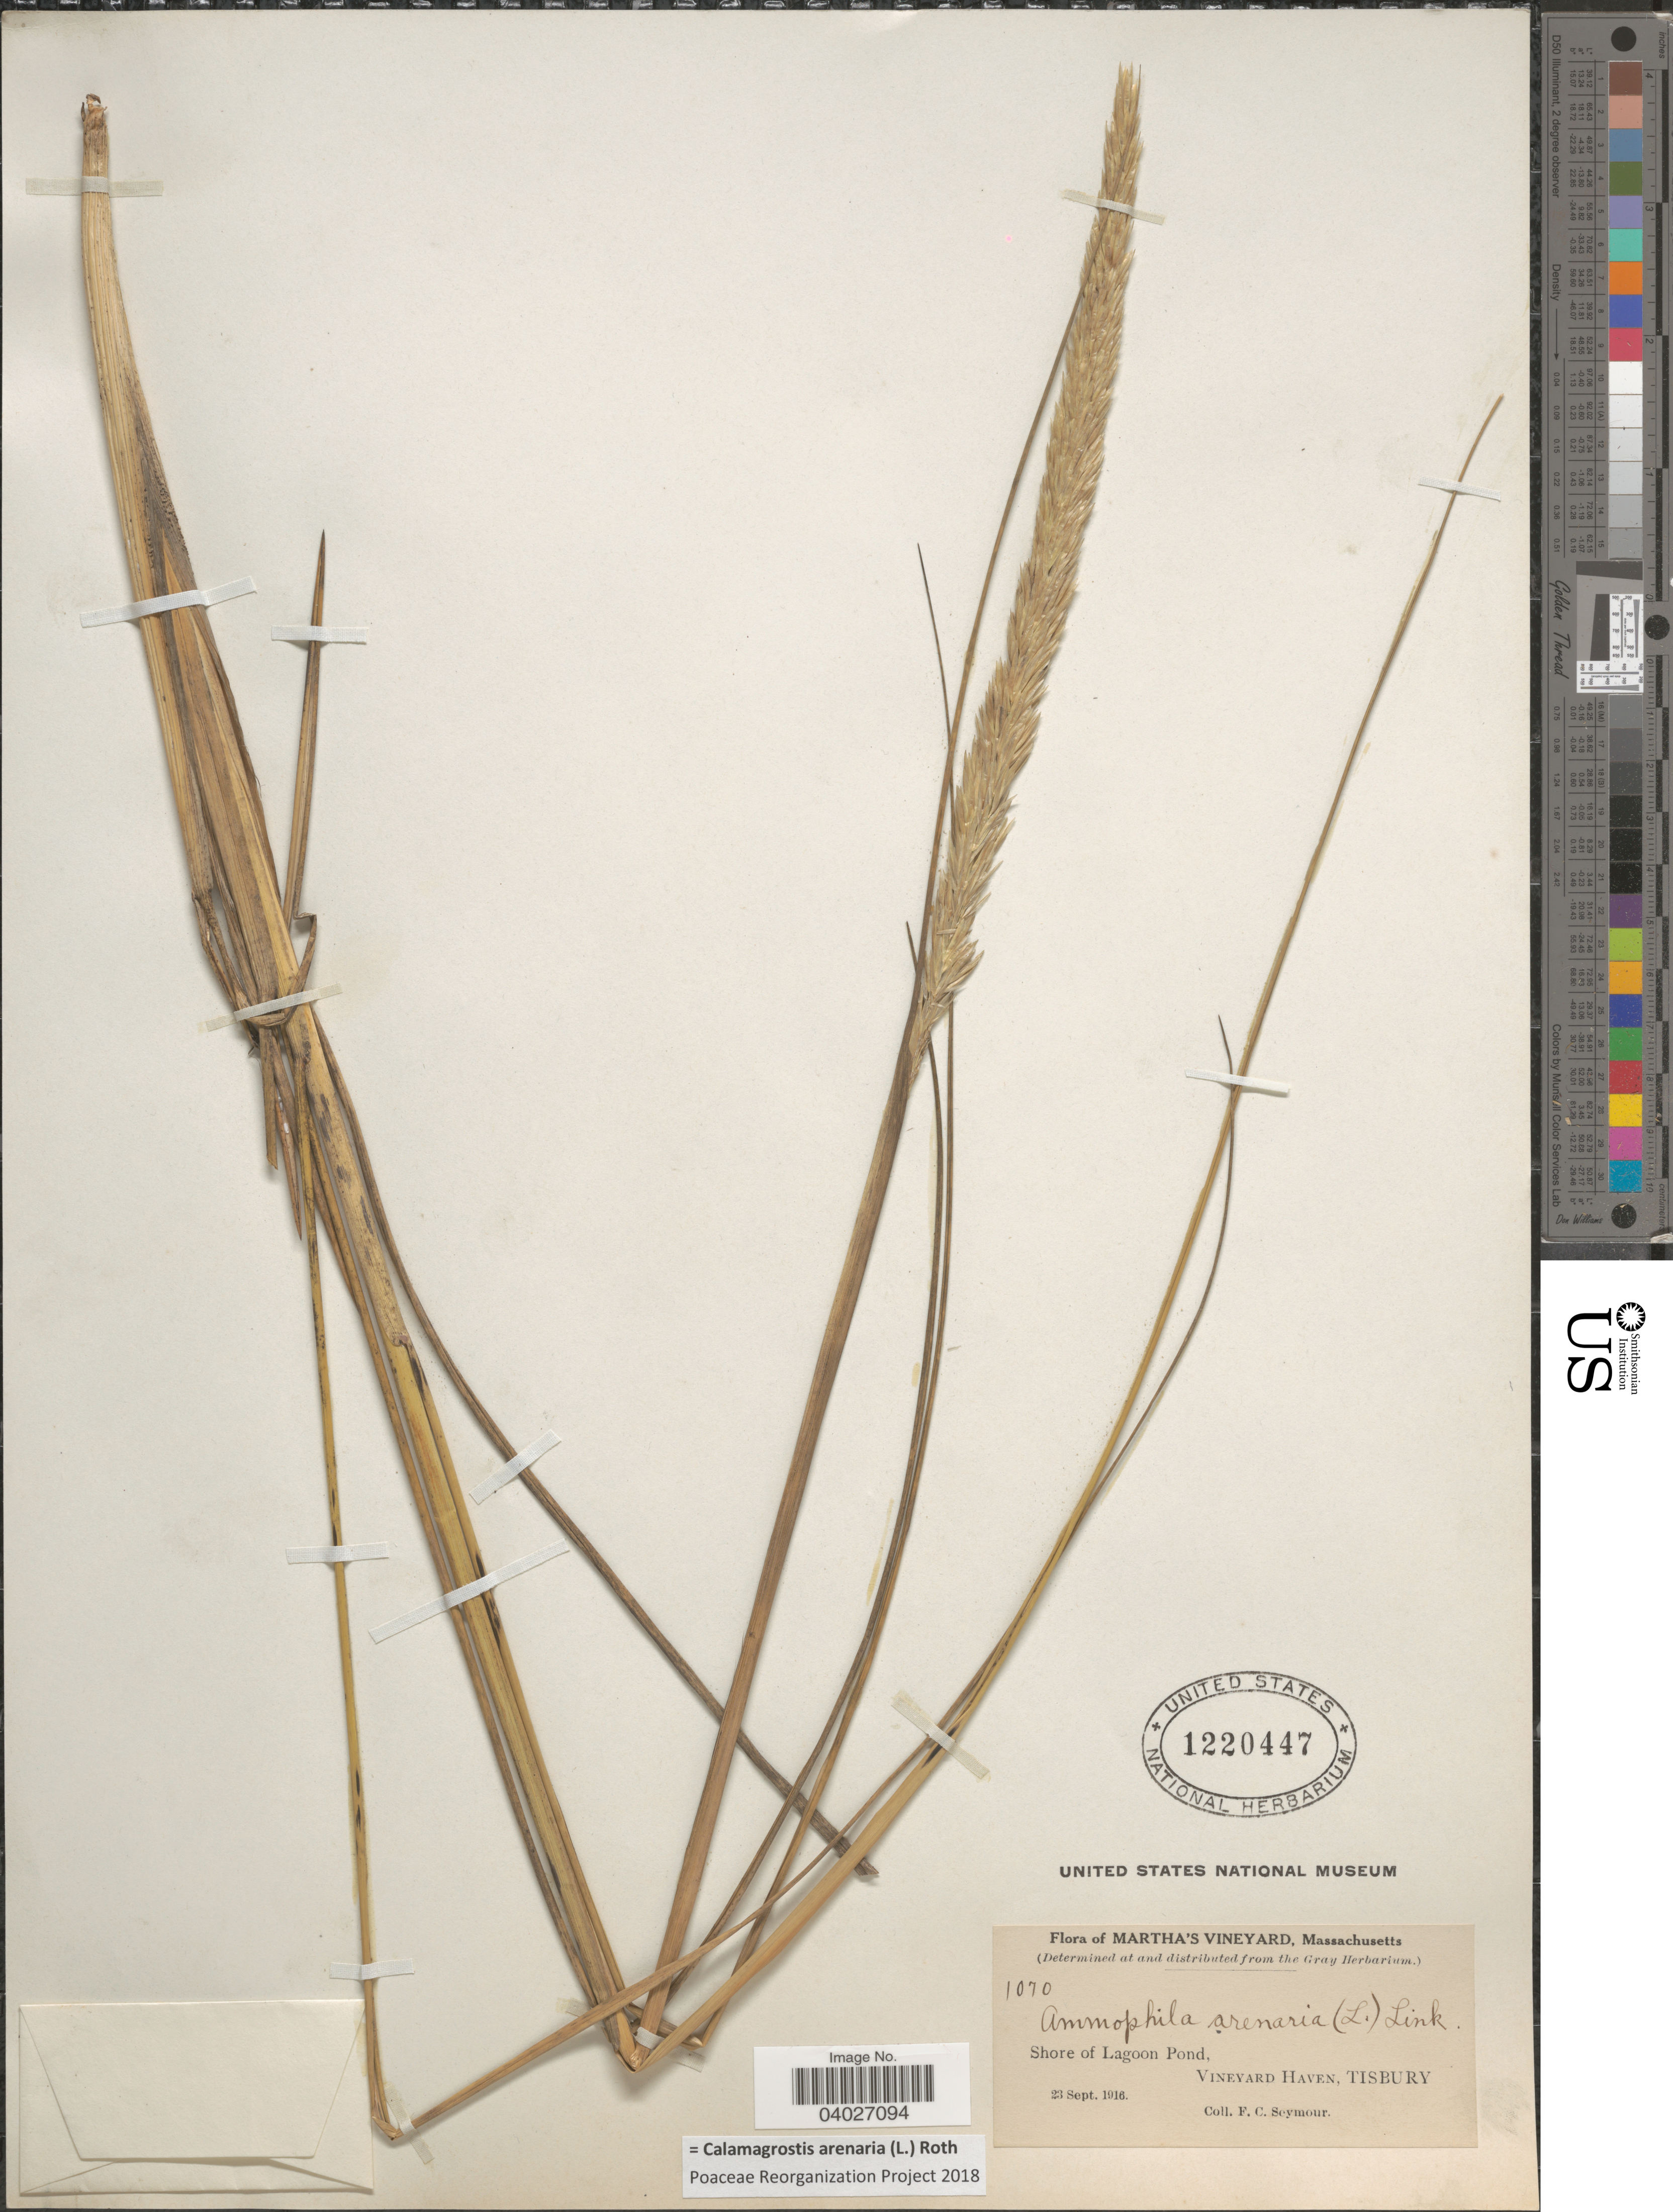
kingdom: Plantae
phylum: Tracheophyta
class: Liliopsida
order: Poales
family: Poaceae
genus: Calamagrostis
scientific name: Calamagrostis arenaria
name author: (L.) Roth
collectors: F. C. Seymour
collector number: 1070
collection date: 1916-09-23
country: United States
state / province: Massachusetts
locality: Martha's Vineyard. Shore of Lagoon Pond, Vineyard Haven, Tisbury.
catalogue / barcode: US 1220447